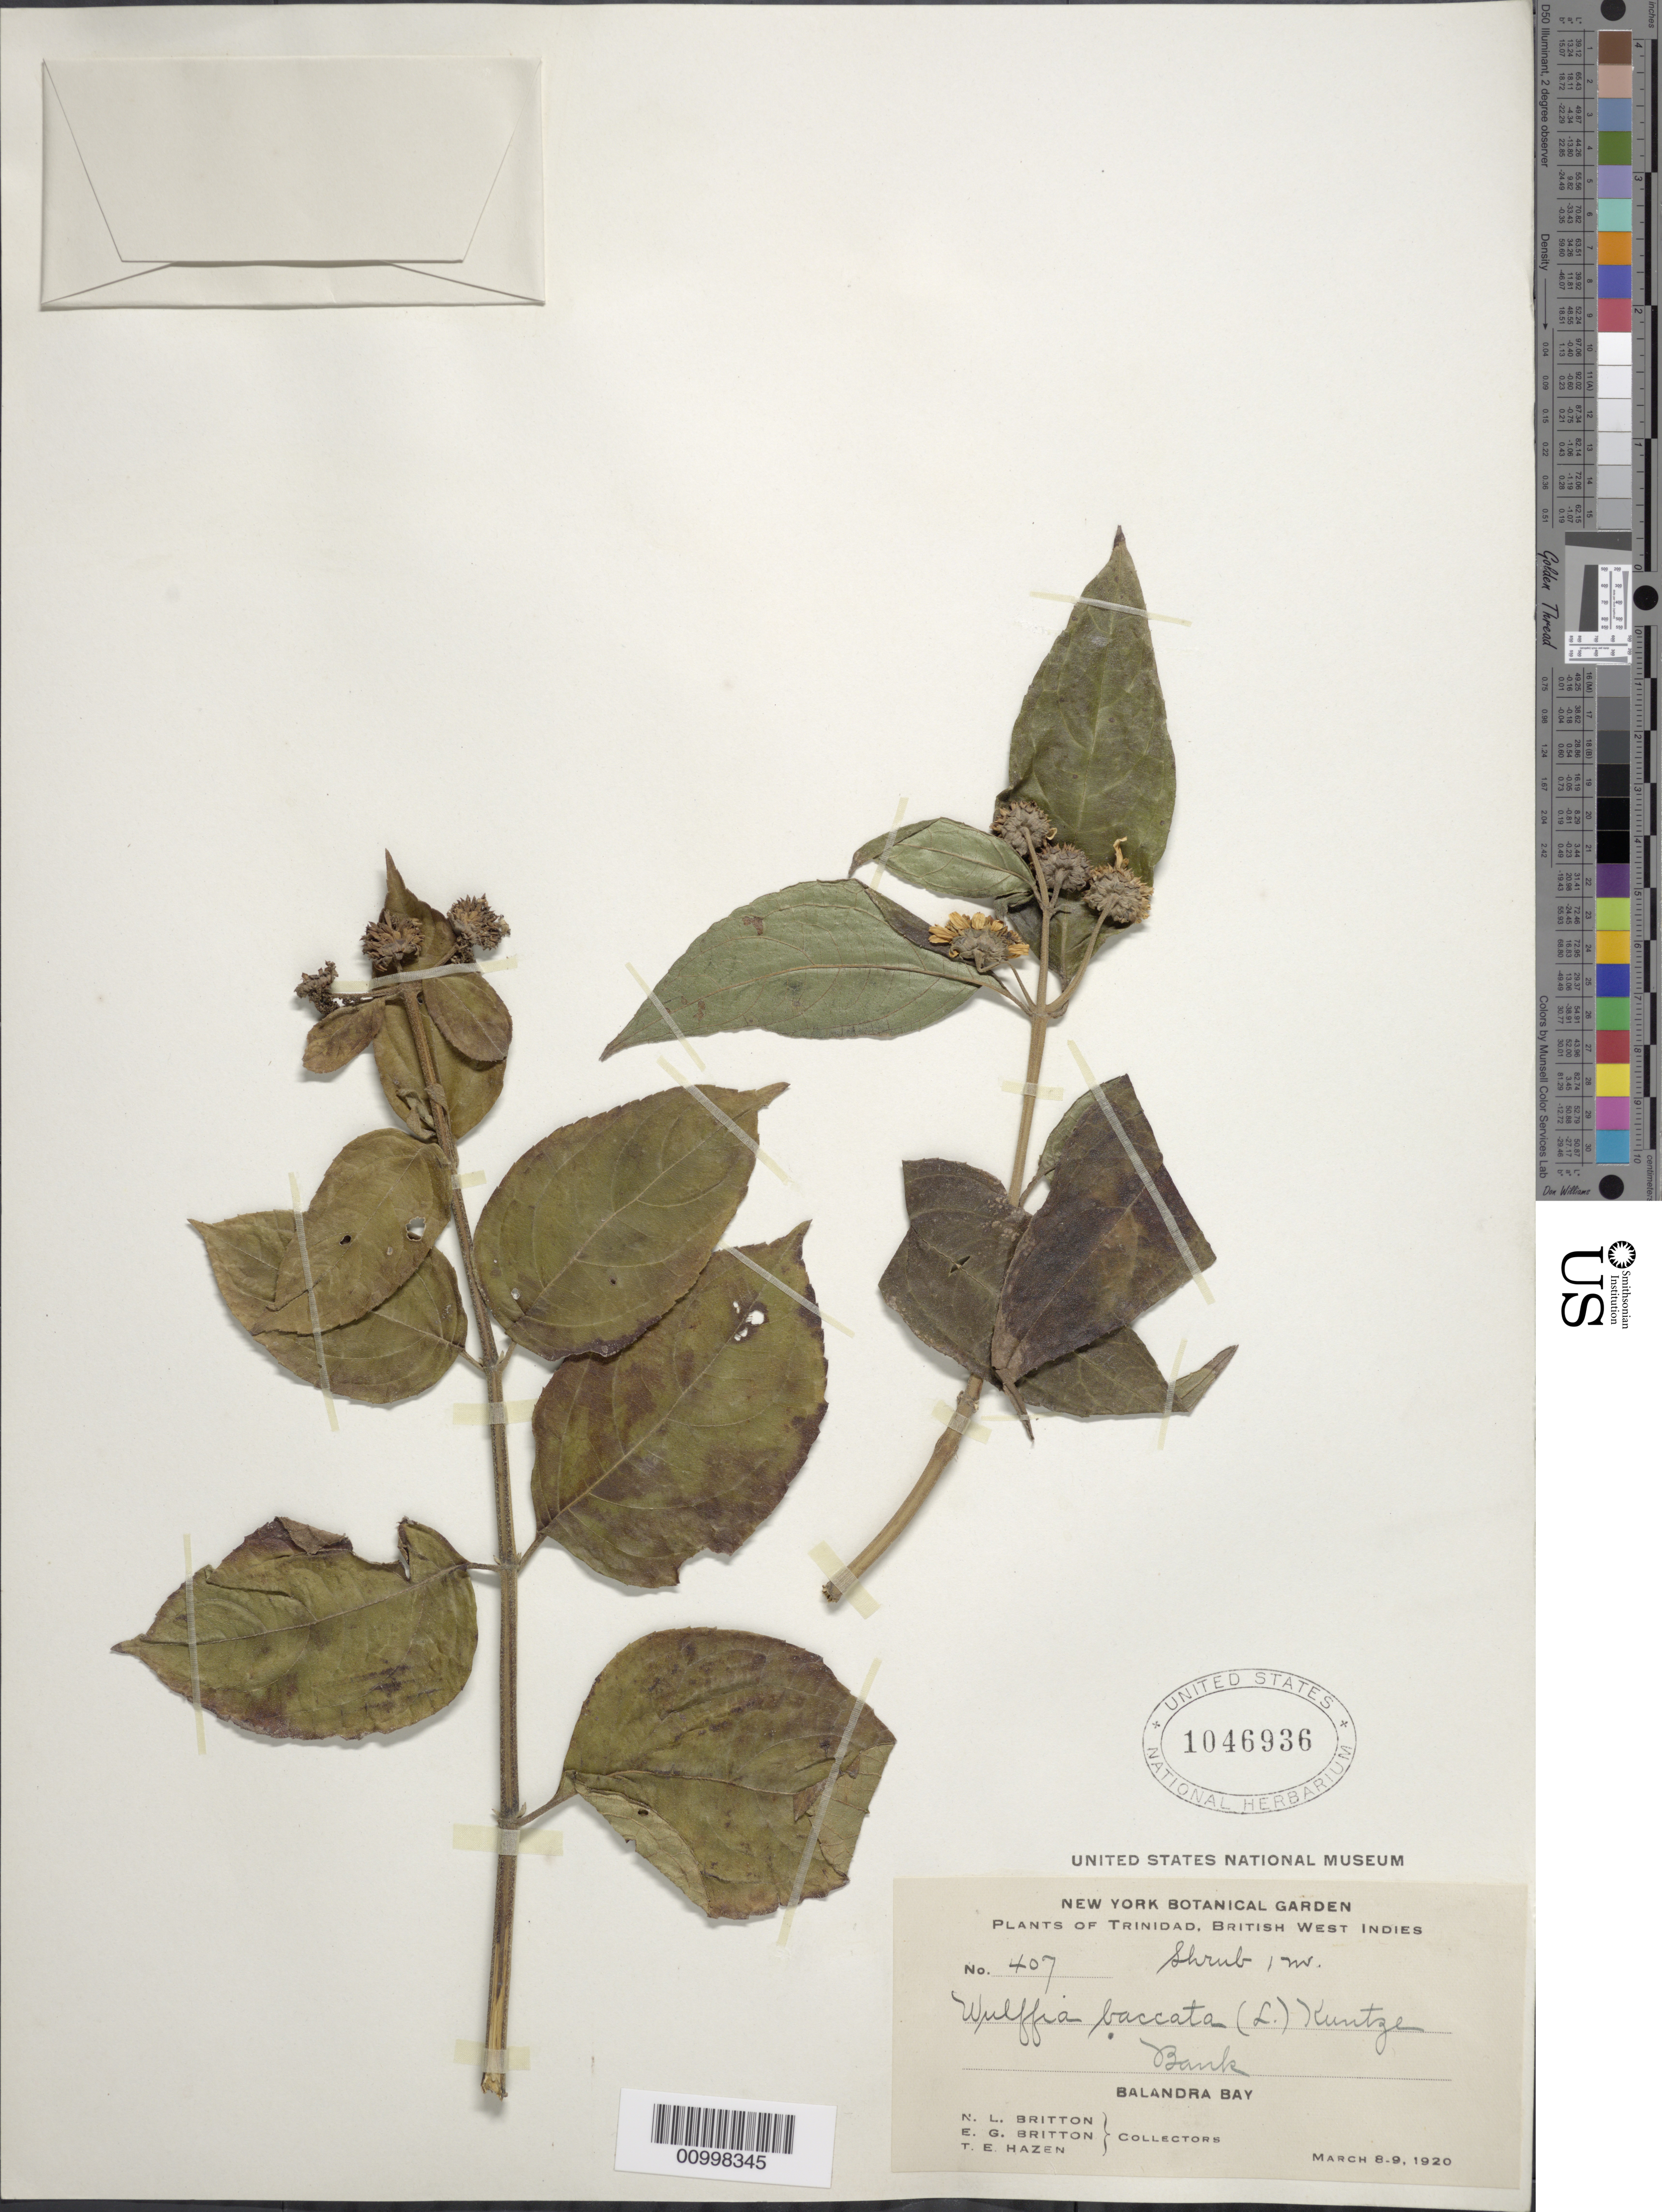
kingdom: Plantae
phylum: Tracheophyta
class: Magnoliopsida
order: Asterales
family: Asteraceae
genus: Wulffia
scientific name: Wulffia baccata var. baccata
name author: (L.) Kuntze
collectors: N. Britton, E. G. Britton & T. E. Hazen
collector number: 407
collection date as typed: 08 Mar 1920 to 09 Mar 1920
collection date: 1920-03-08/1920-03-09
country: Trinidad and Tobago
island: Trinidad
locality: Balandra Bay, bank.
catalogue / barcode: US 1046936